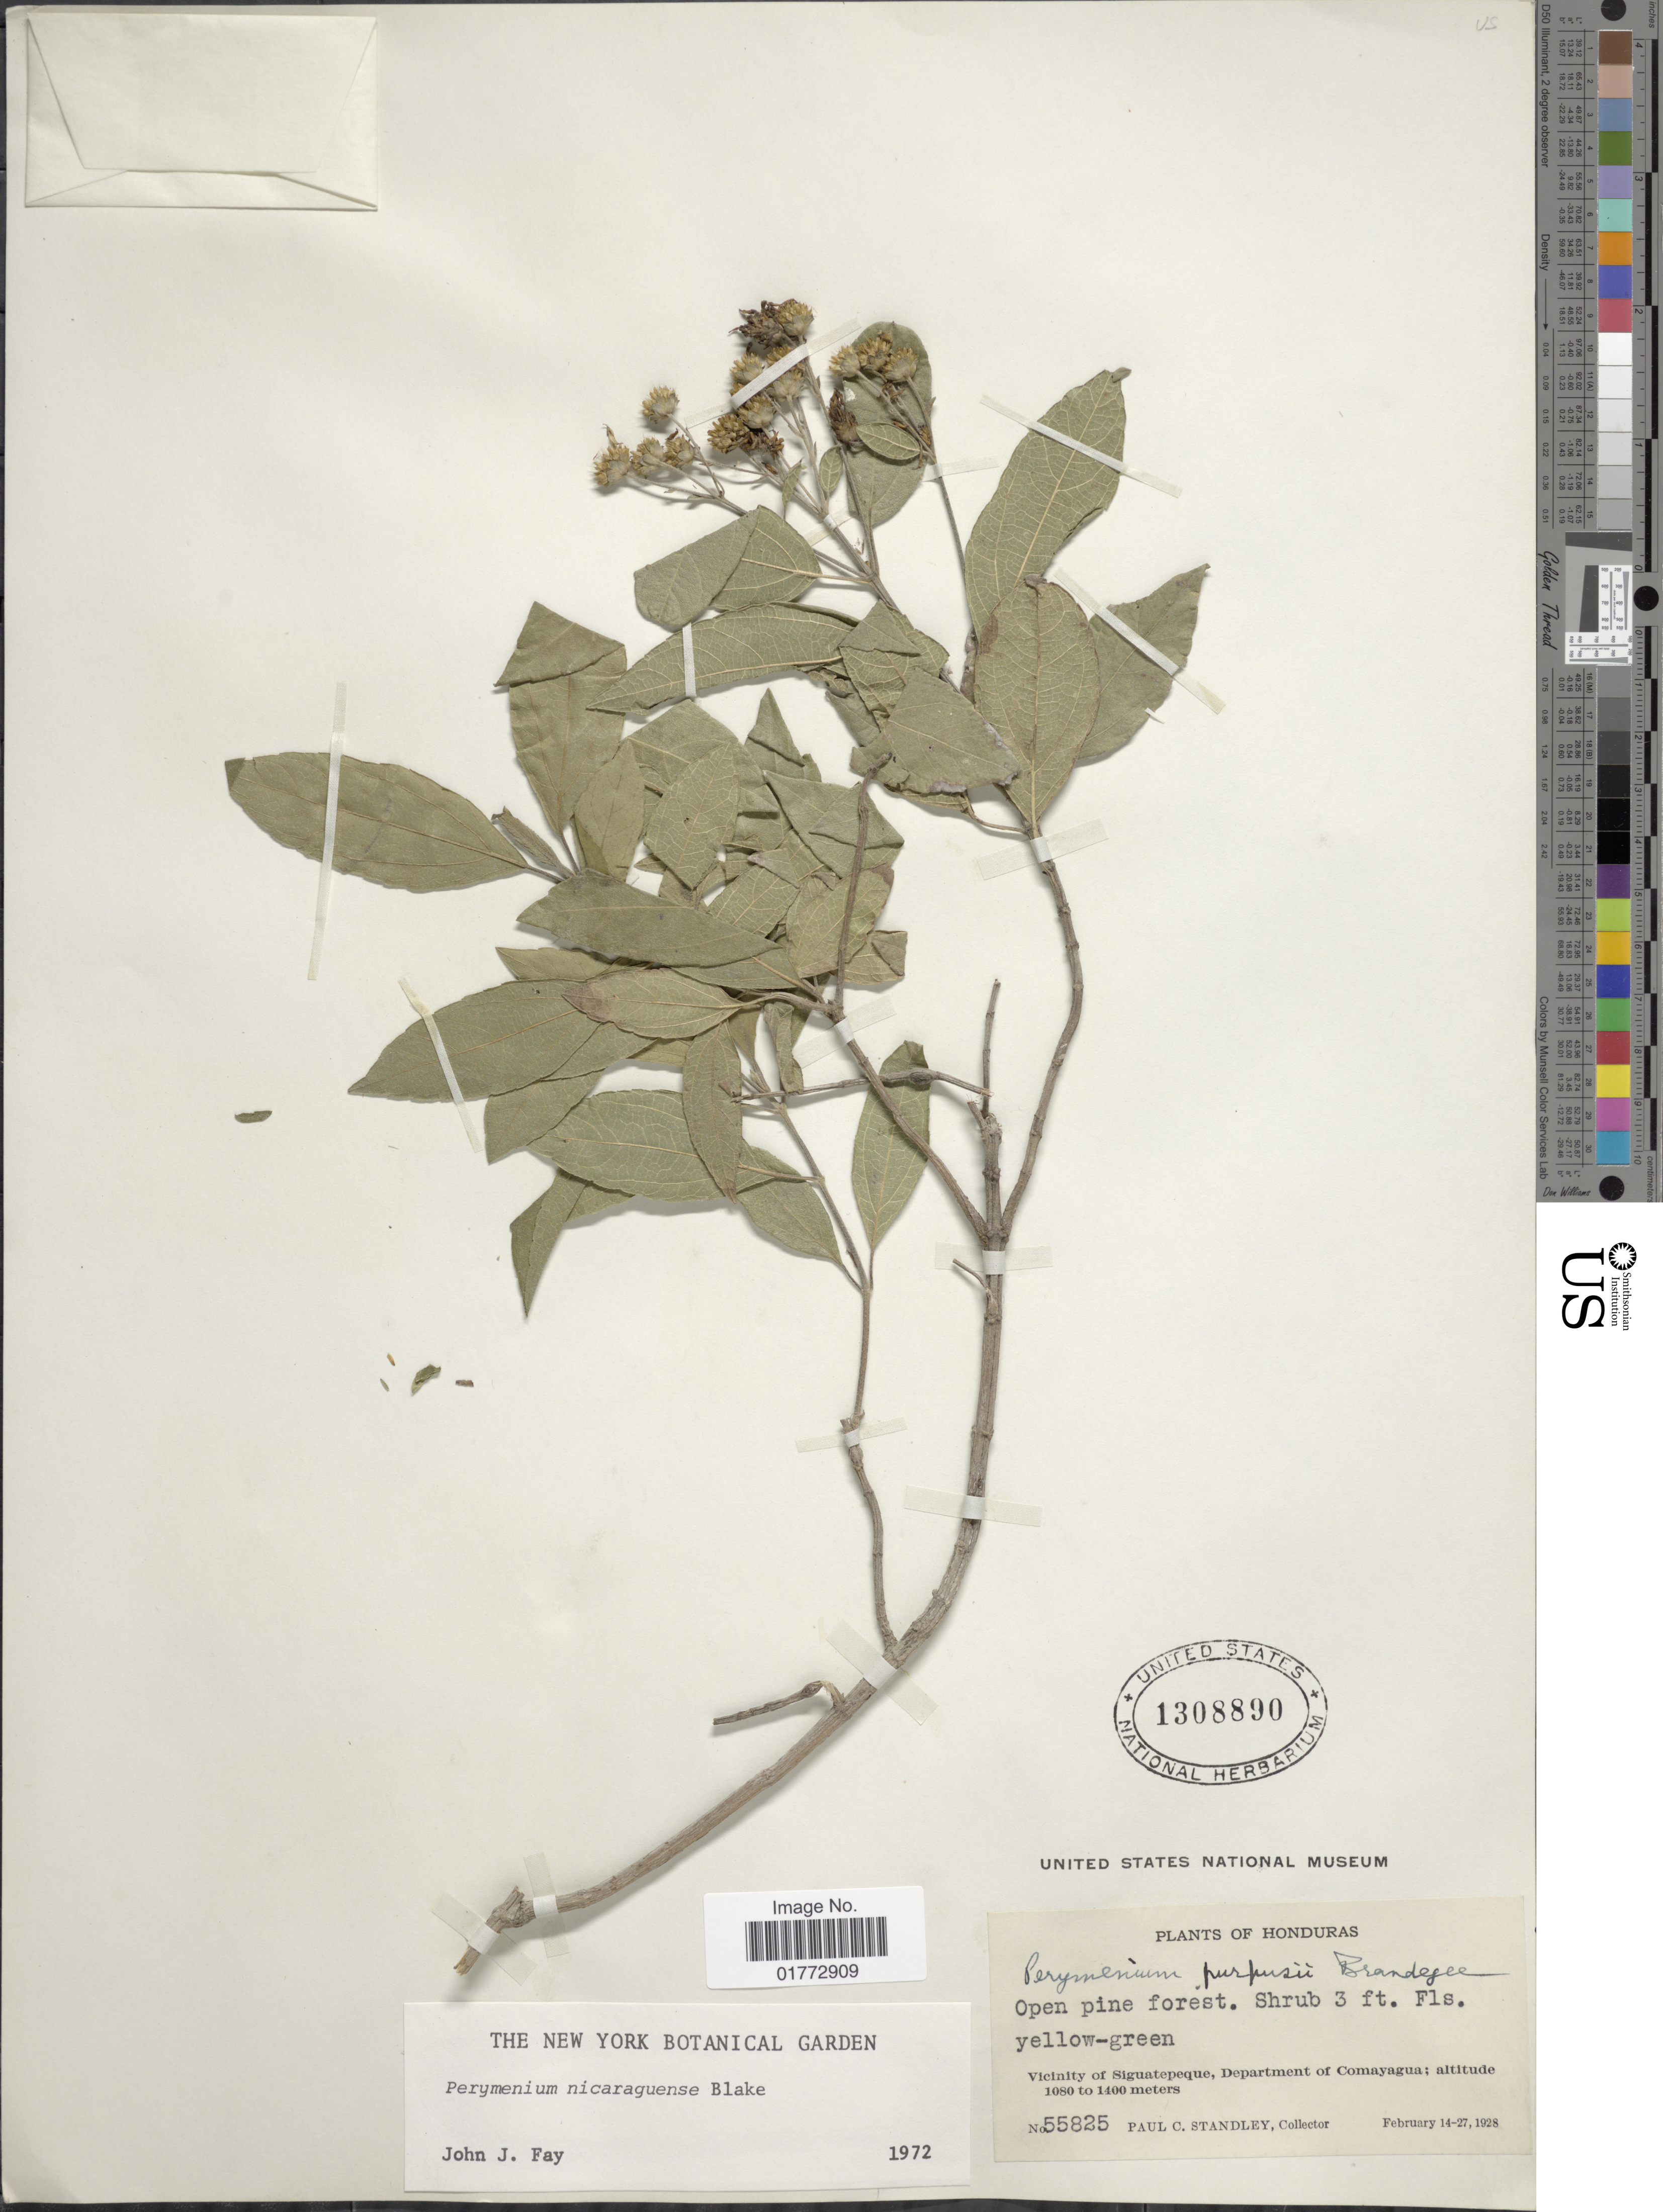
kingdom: Plantae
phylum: Tracheophyta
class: Magnoliopsida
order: Asterales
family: Asteraceae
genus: Perymenium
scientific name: Perymenium nicaraguense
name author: S.F. Blake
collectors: P. C. Standley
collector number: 55825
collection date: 1928-02-14/1928-02-27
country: Honduras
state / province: Comayagua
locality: Vicinity of Siguatepeque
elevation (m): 1080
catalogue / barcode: US 1308890